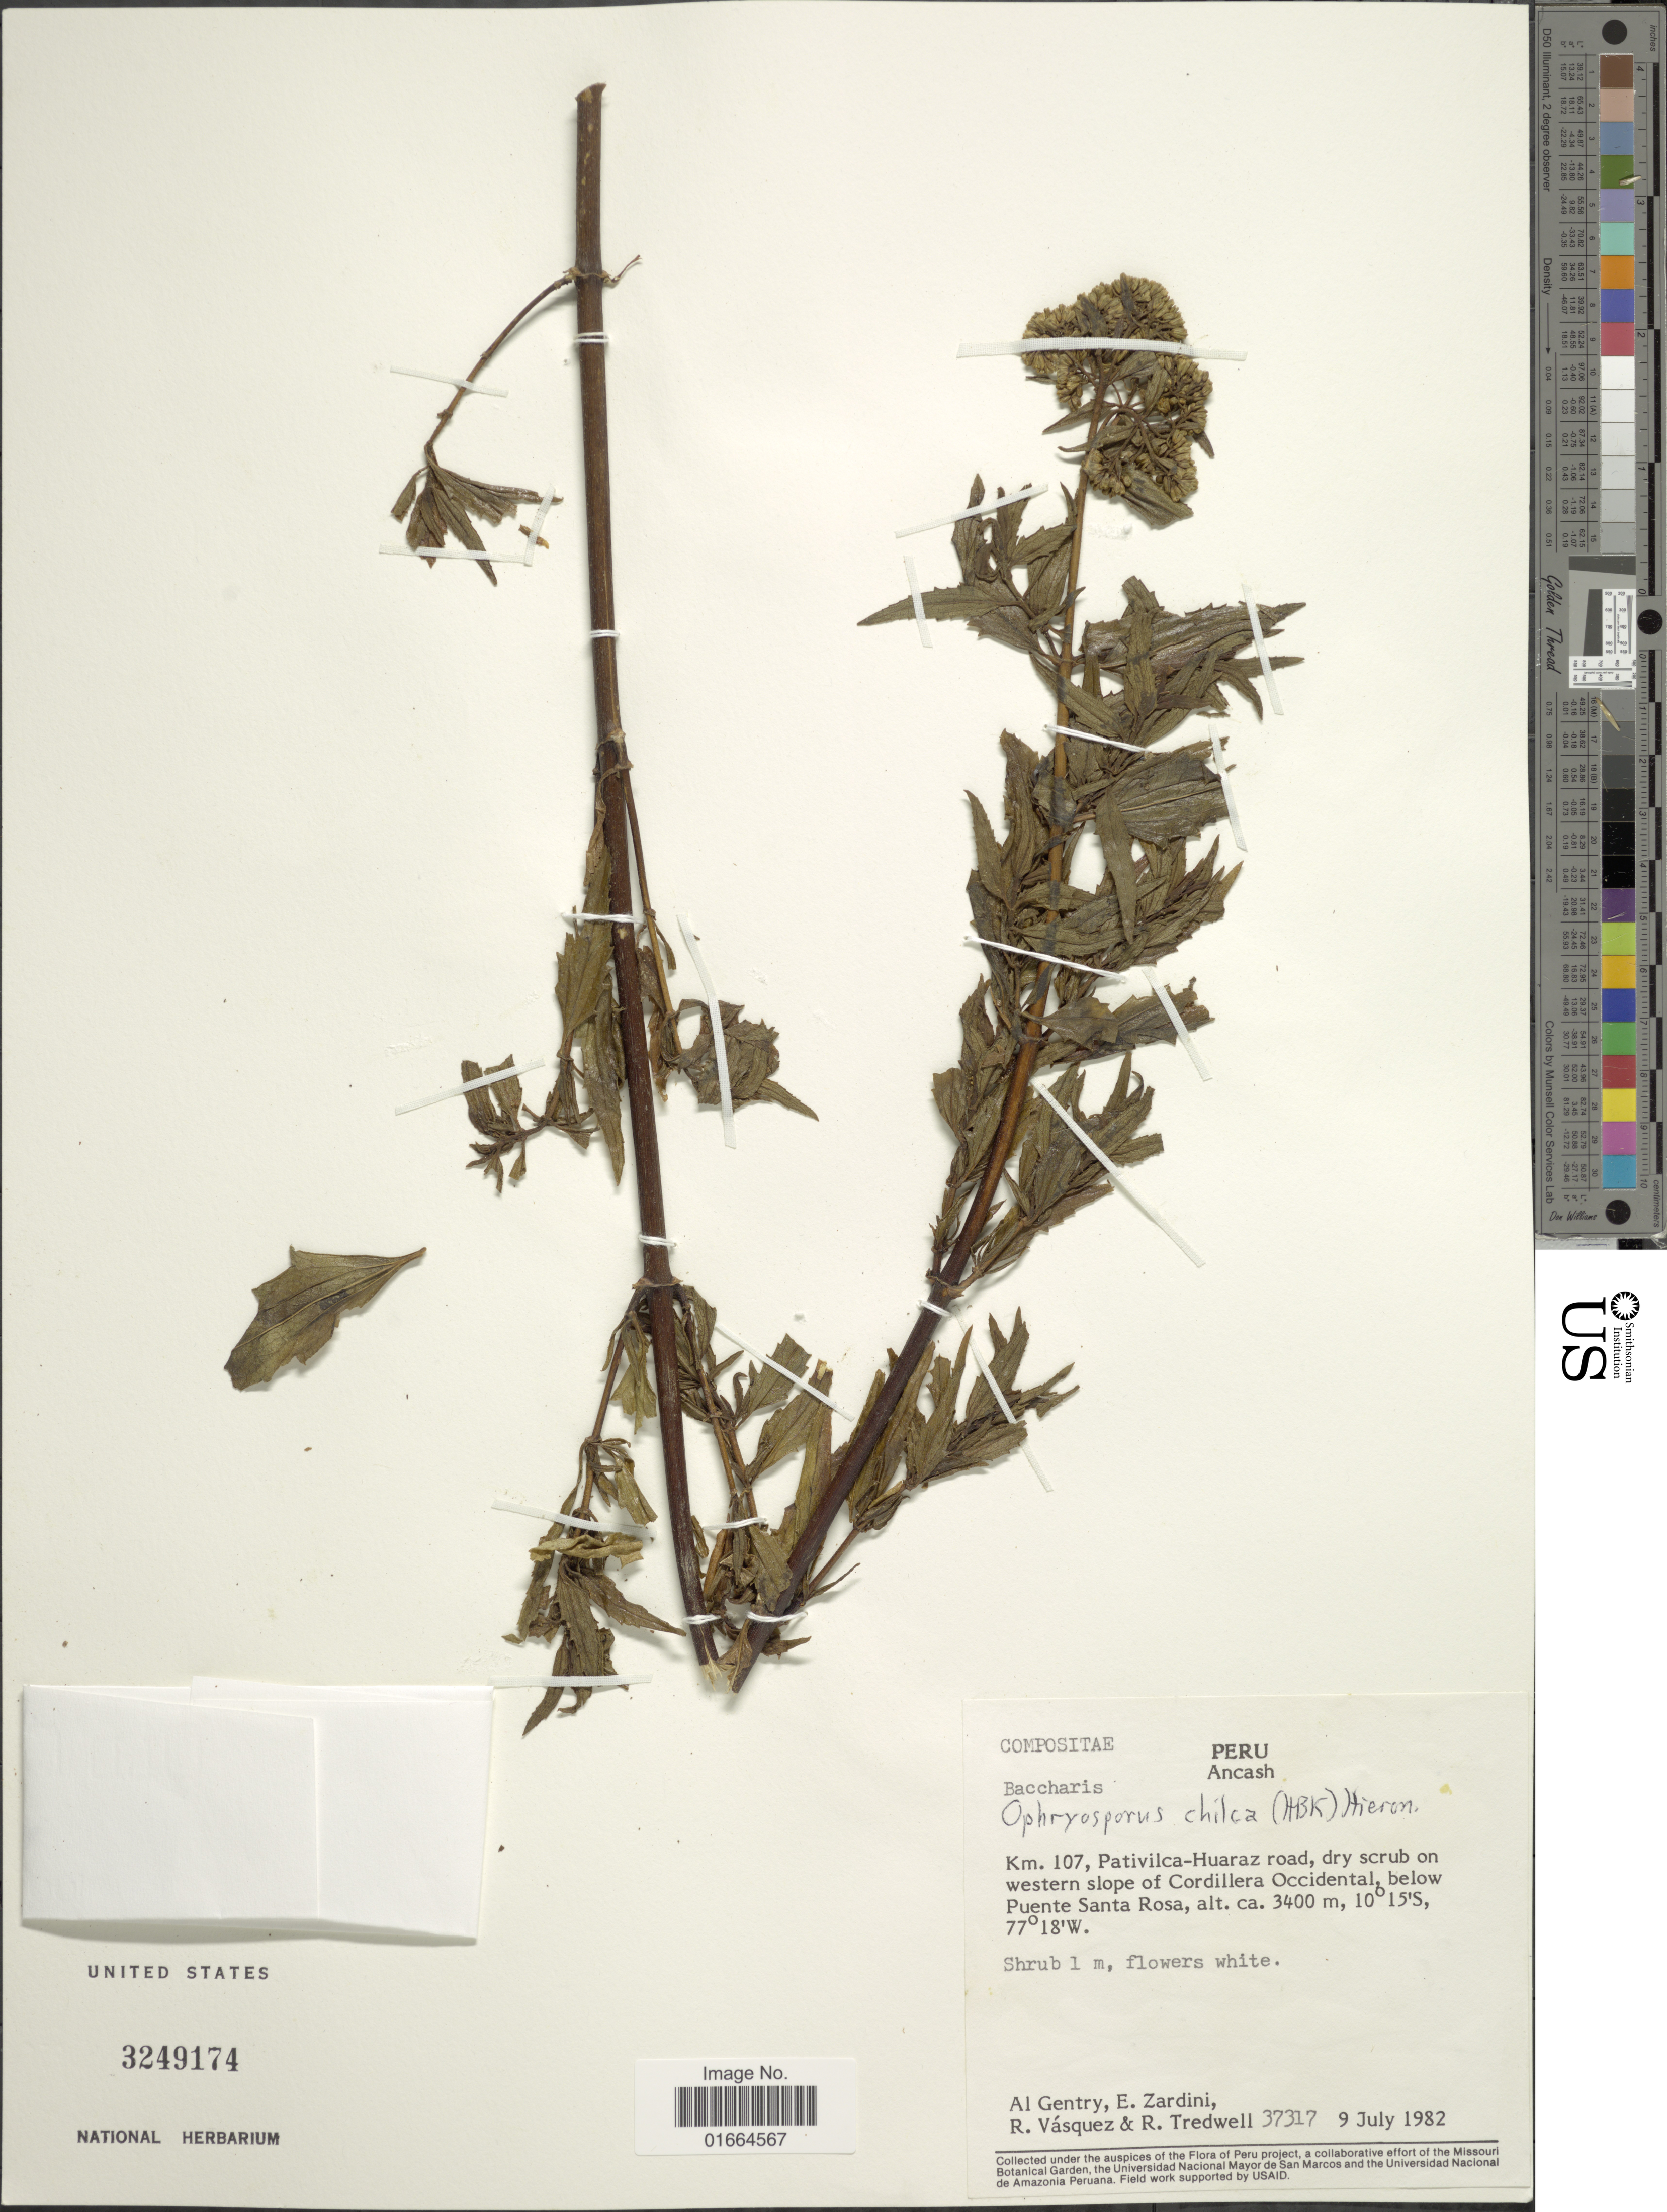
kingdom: Plantae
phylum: Tracheophyta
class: Magnoliopsida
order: Asterales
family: Asteraceae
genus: Ophryosporus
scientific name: Ophryosporus chilca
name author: (Kunth) Hieron.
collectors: A. H. Gentry, E. M. Zardini, R. Vásquez & R. Tredwell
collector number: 37317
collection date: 1982-07-09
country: Peru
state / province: Ancash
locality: Ancash, Km1 107, Pativilca-Huaraz road, dry srub on western slope of Cordillera Occidental, below Puente Santa Rosa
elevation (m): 3400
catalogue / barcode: US 3249174